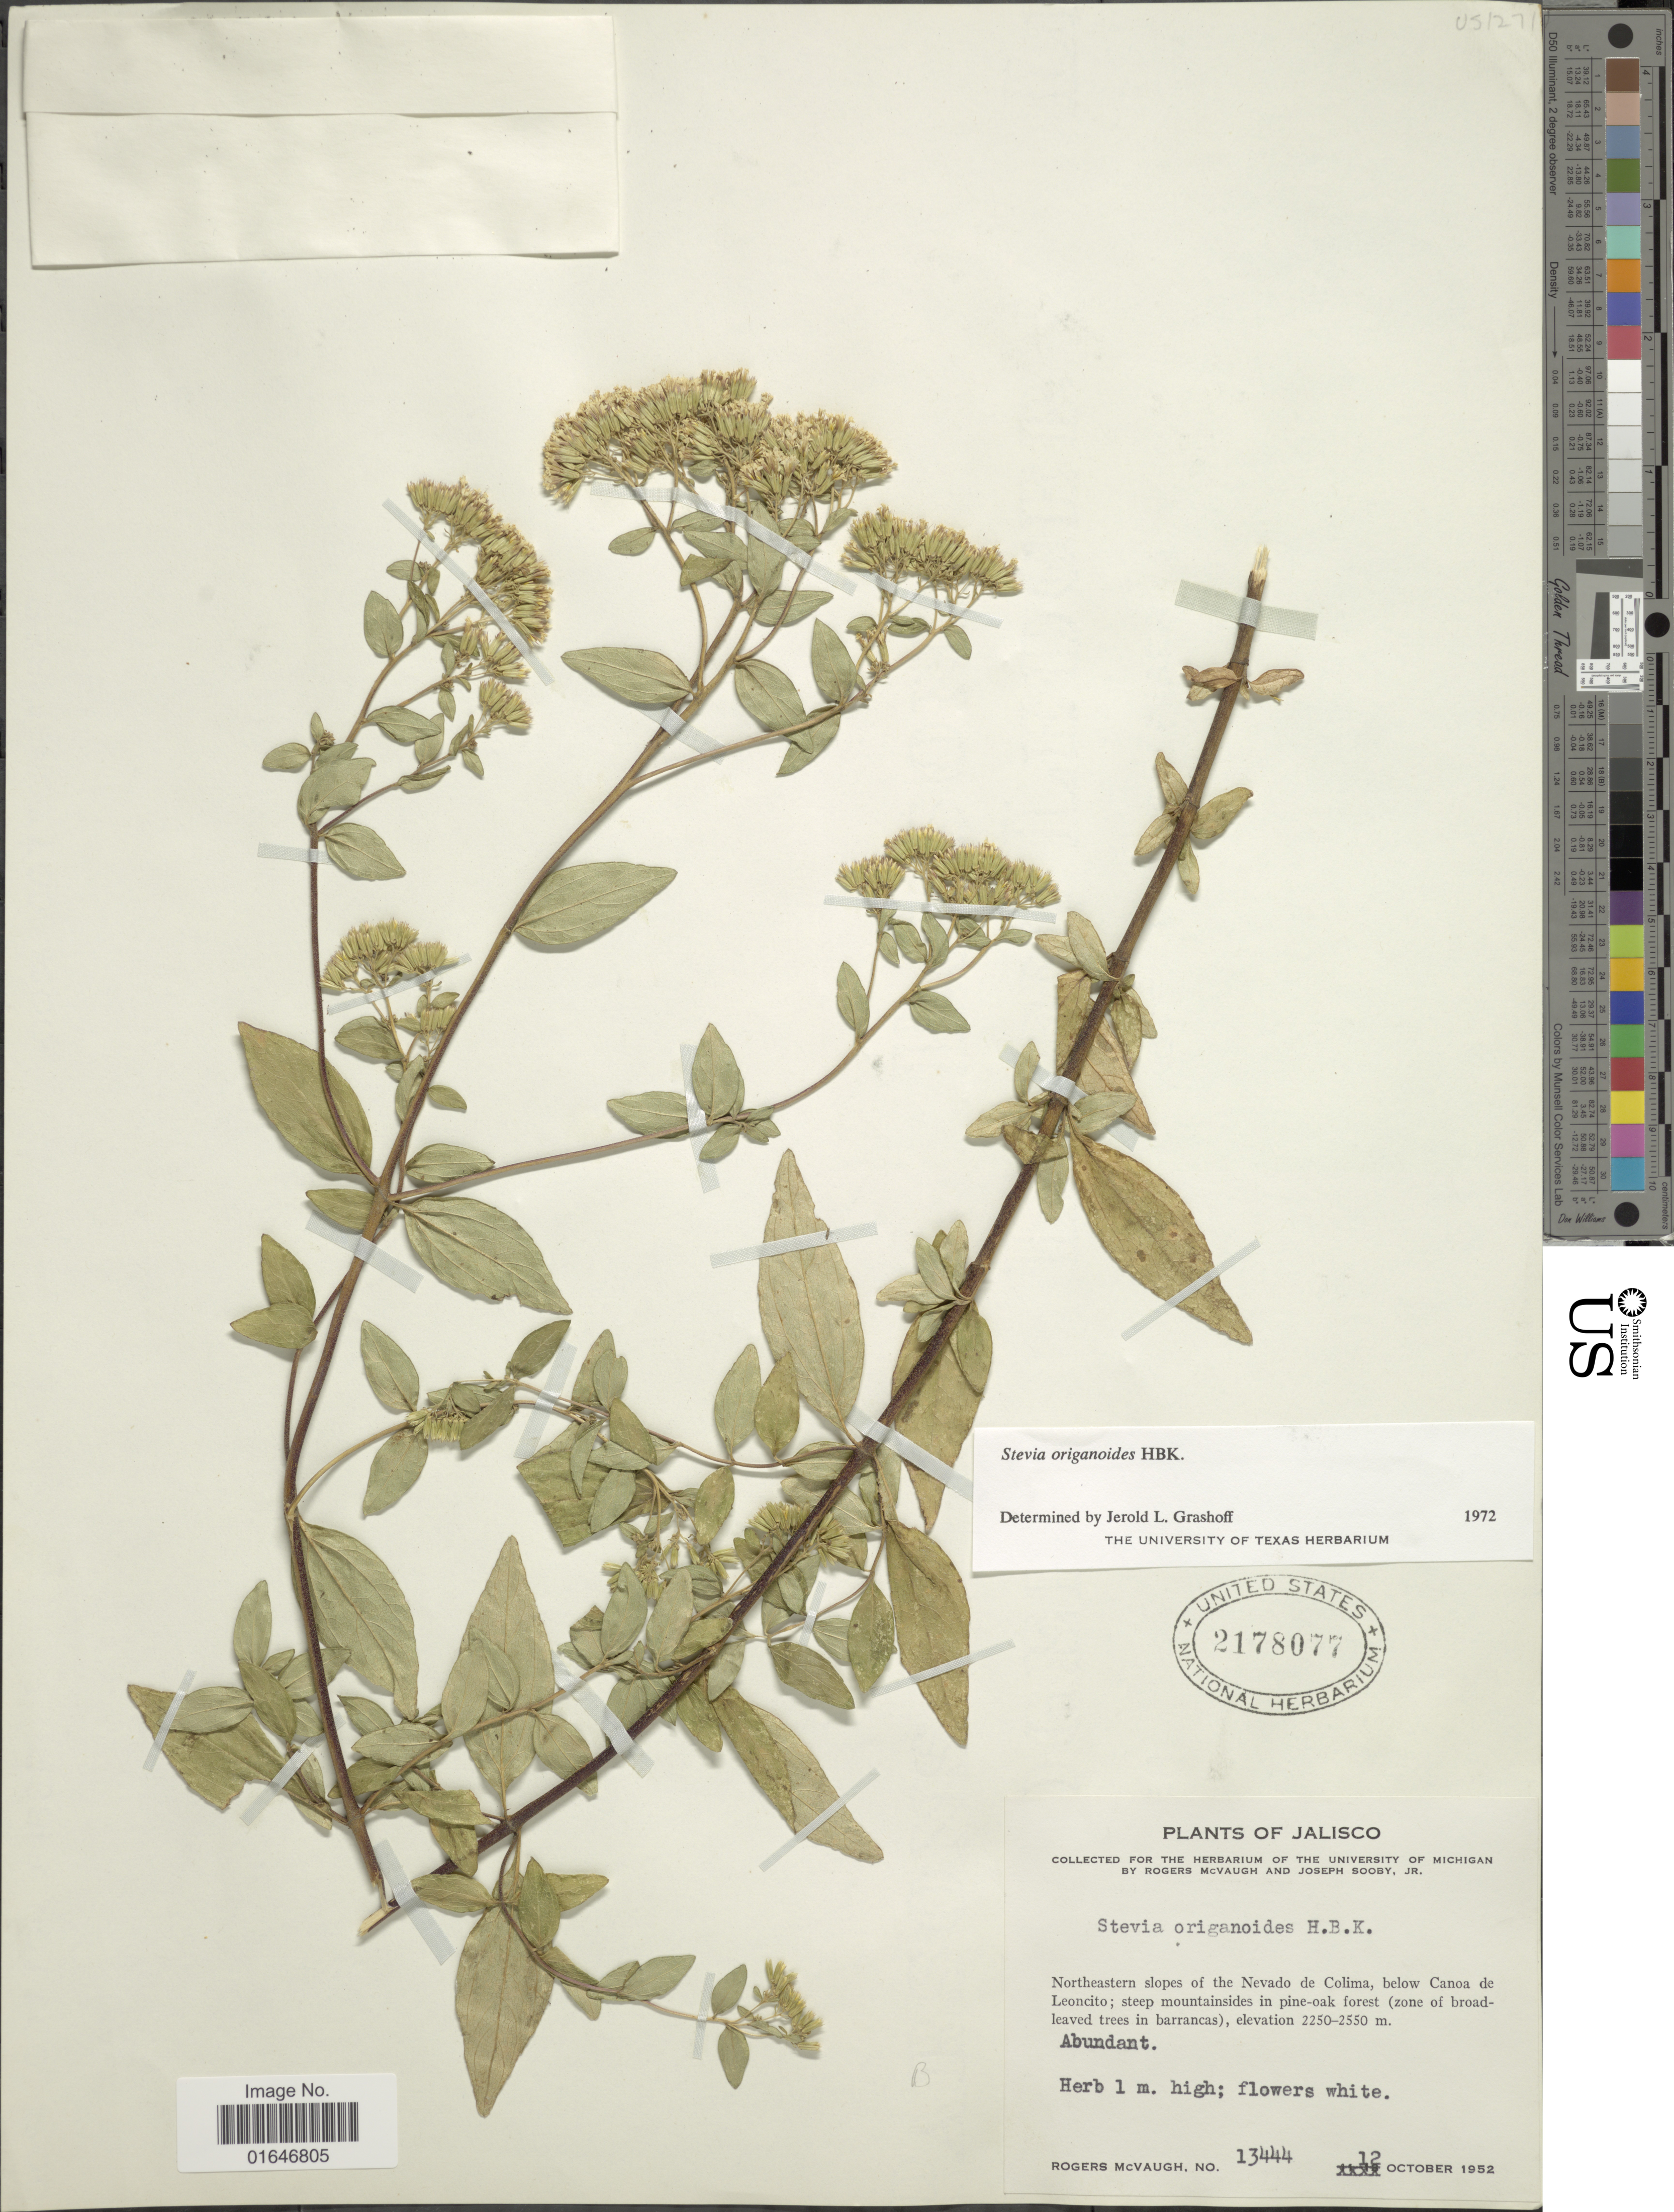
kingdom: Plantae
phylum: Tracheophyta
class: Magnoliopsida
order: Asterales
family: Asteraceae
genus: Stevia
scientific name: Stevia origanoides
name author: Kunth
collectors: R. McVaugh & J. Sooby Jr.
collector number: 13444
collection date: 1952-10-12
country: Mexico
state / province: Jalisco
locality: Northeastern slopes of the Nevado de Colima, below Canoa de Leoncito; steep mountainsides in pine-oak forest.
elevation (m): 2250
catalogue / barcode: US 2178077